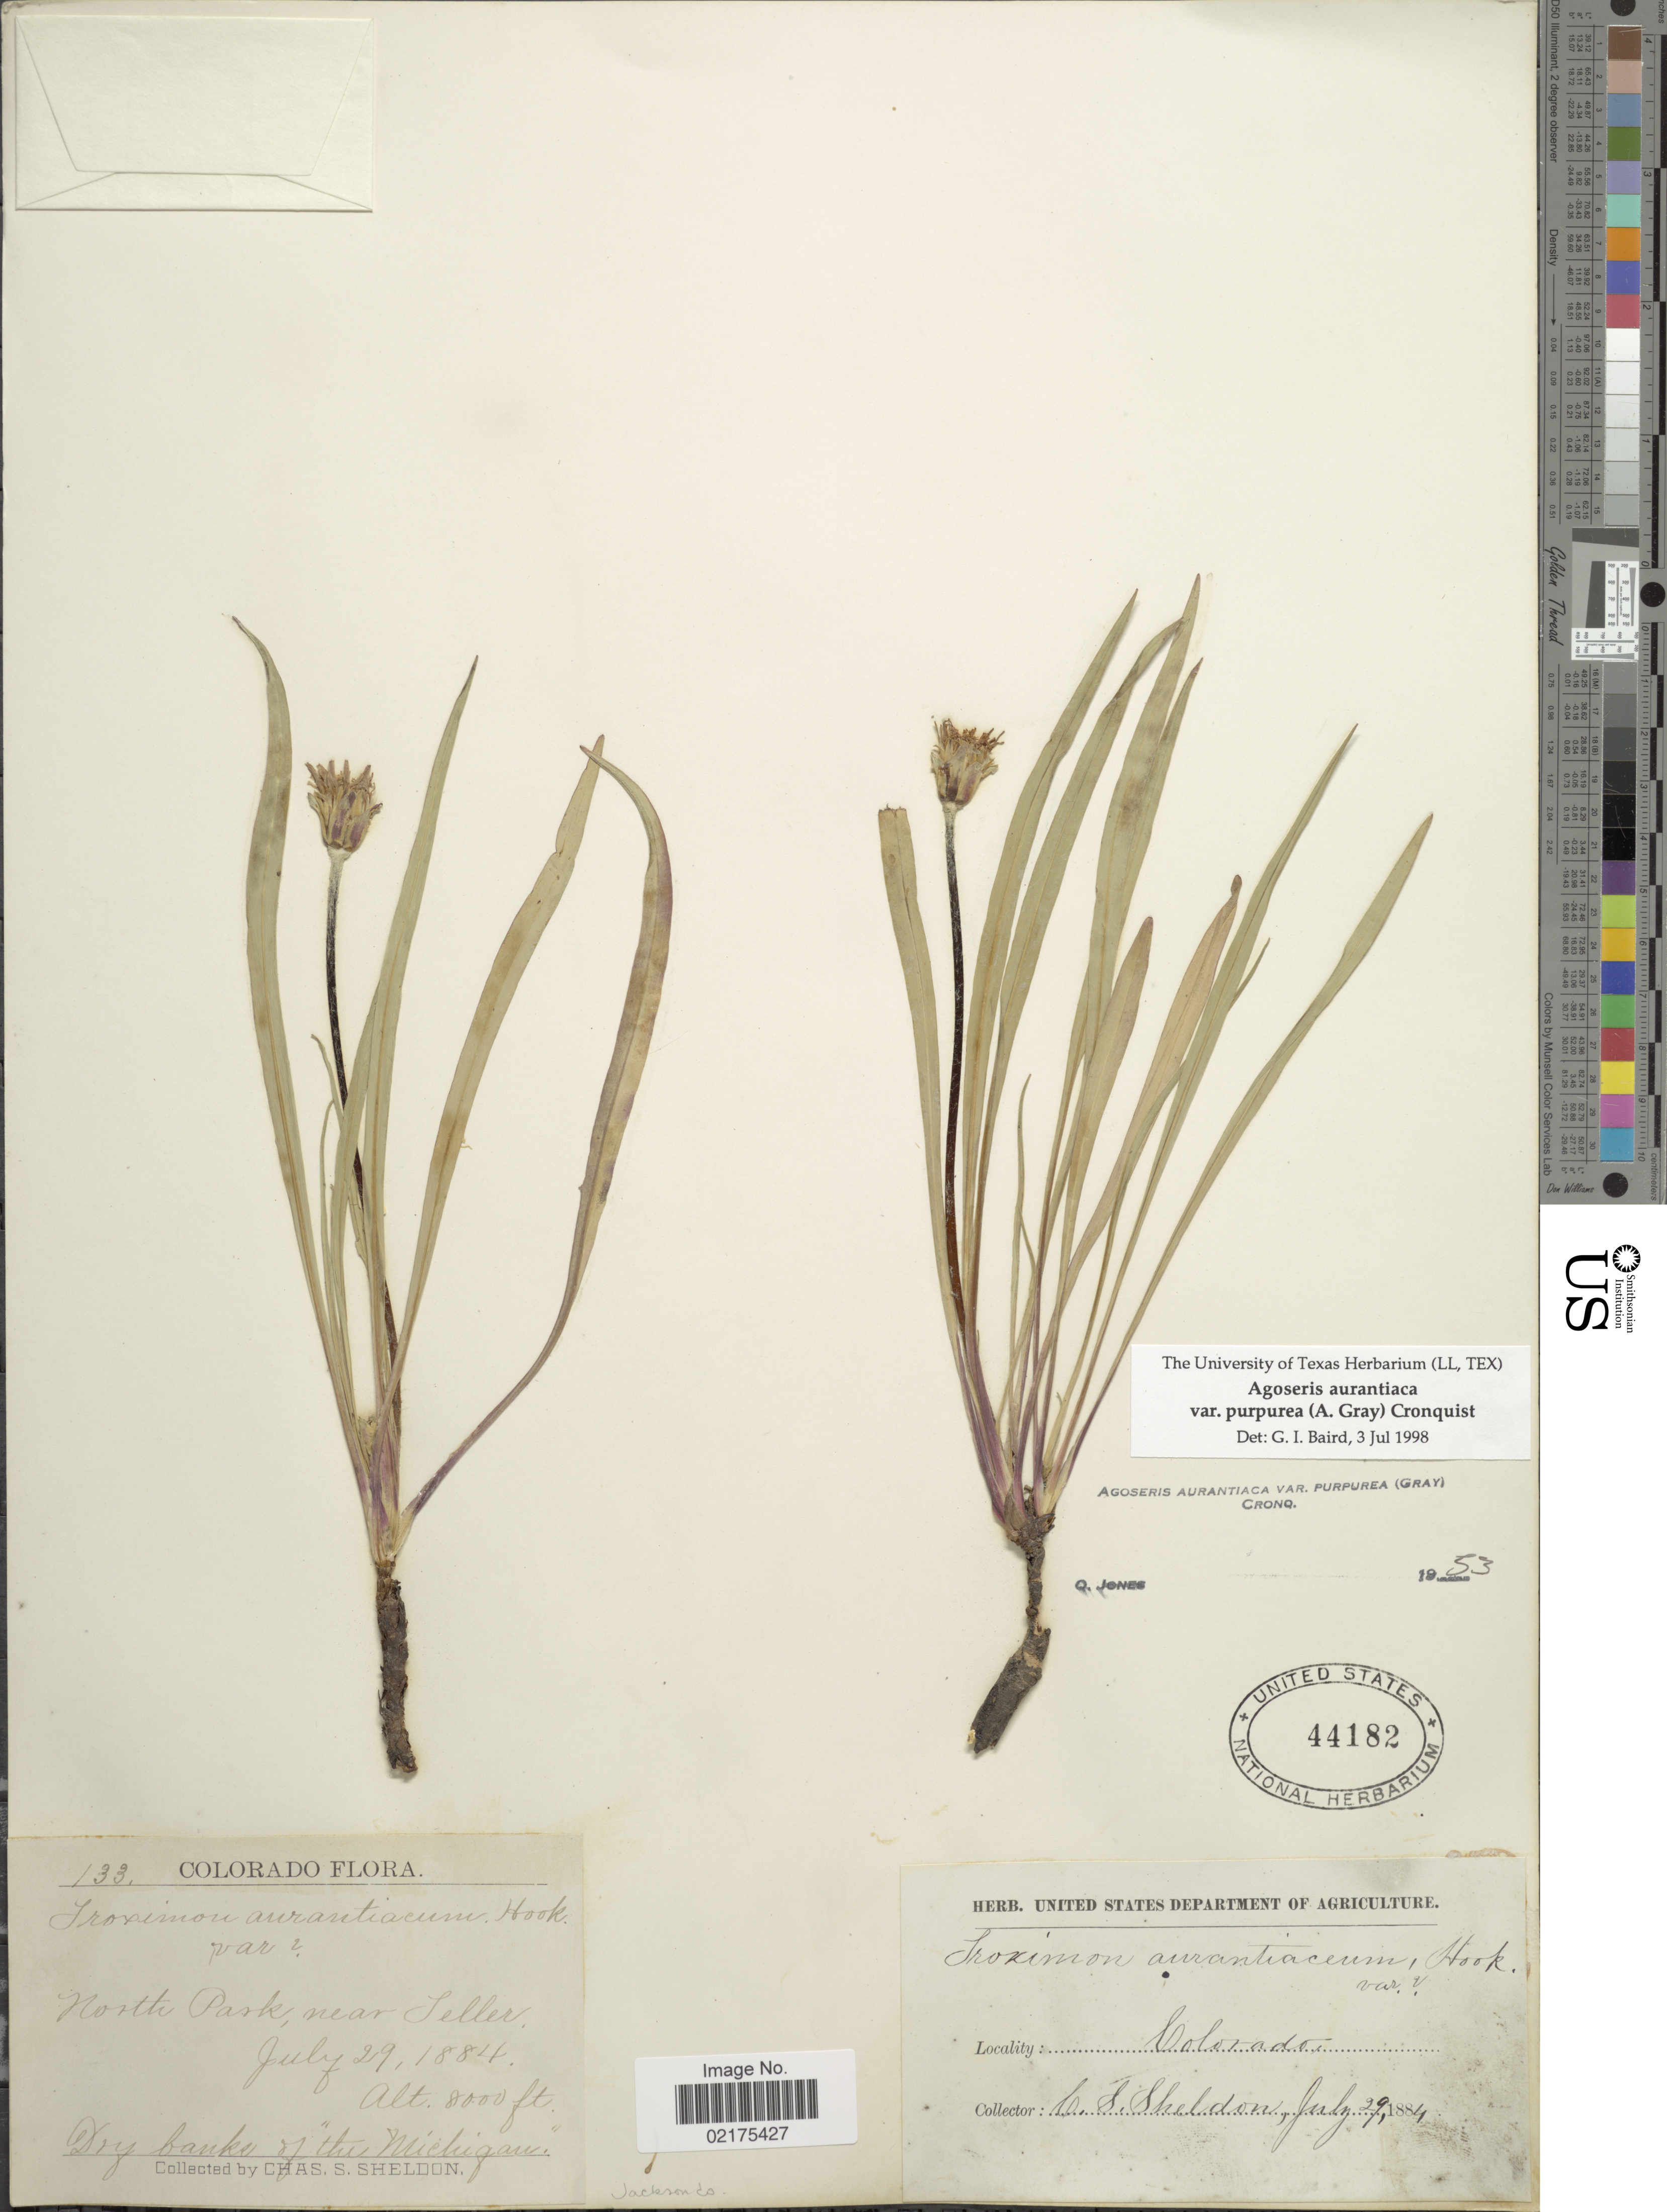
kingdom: Plantae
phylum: Tracheophyta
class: Magnoliopsida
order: Asterales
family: Asteraceae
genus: Agoseris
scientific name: Agoseris aurantiaca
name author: (Hook.) Greene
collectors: C. S. Sheldon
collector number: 133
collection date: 1884-07-29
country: United States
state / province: Colorado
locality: North Park near Teller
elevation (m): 2438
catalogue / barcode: US 44182